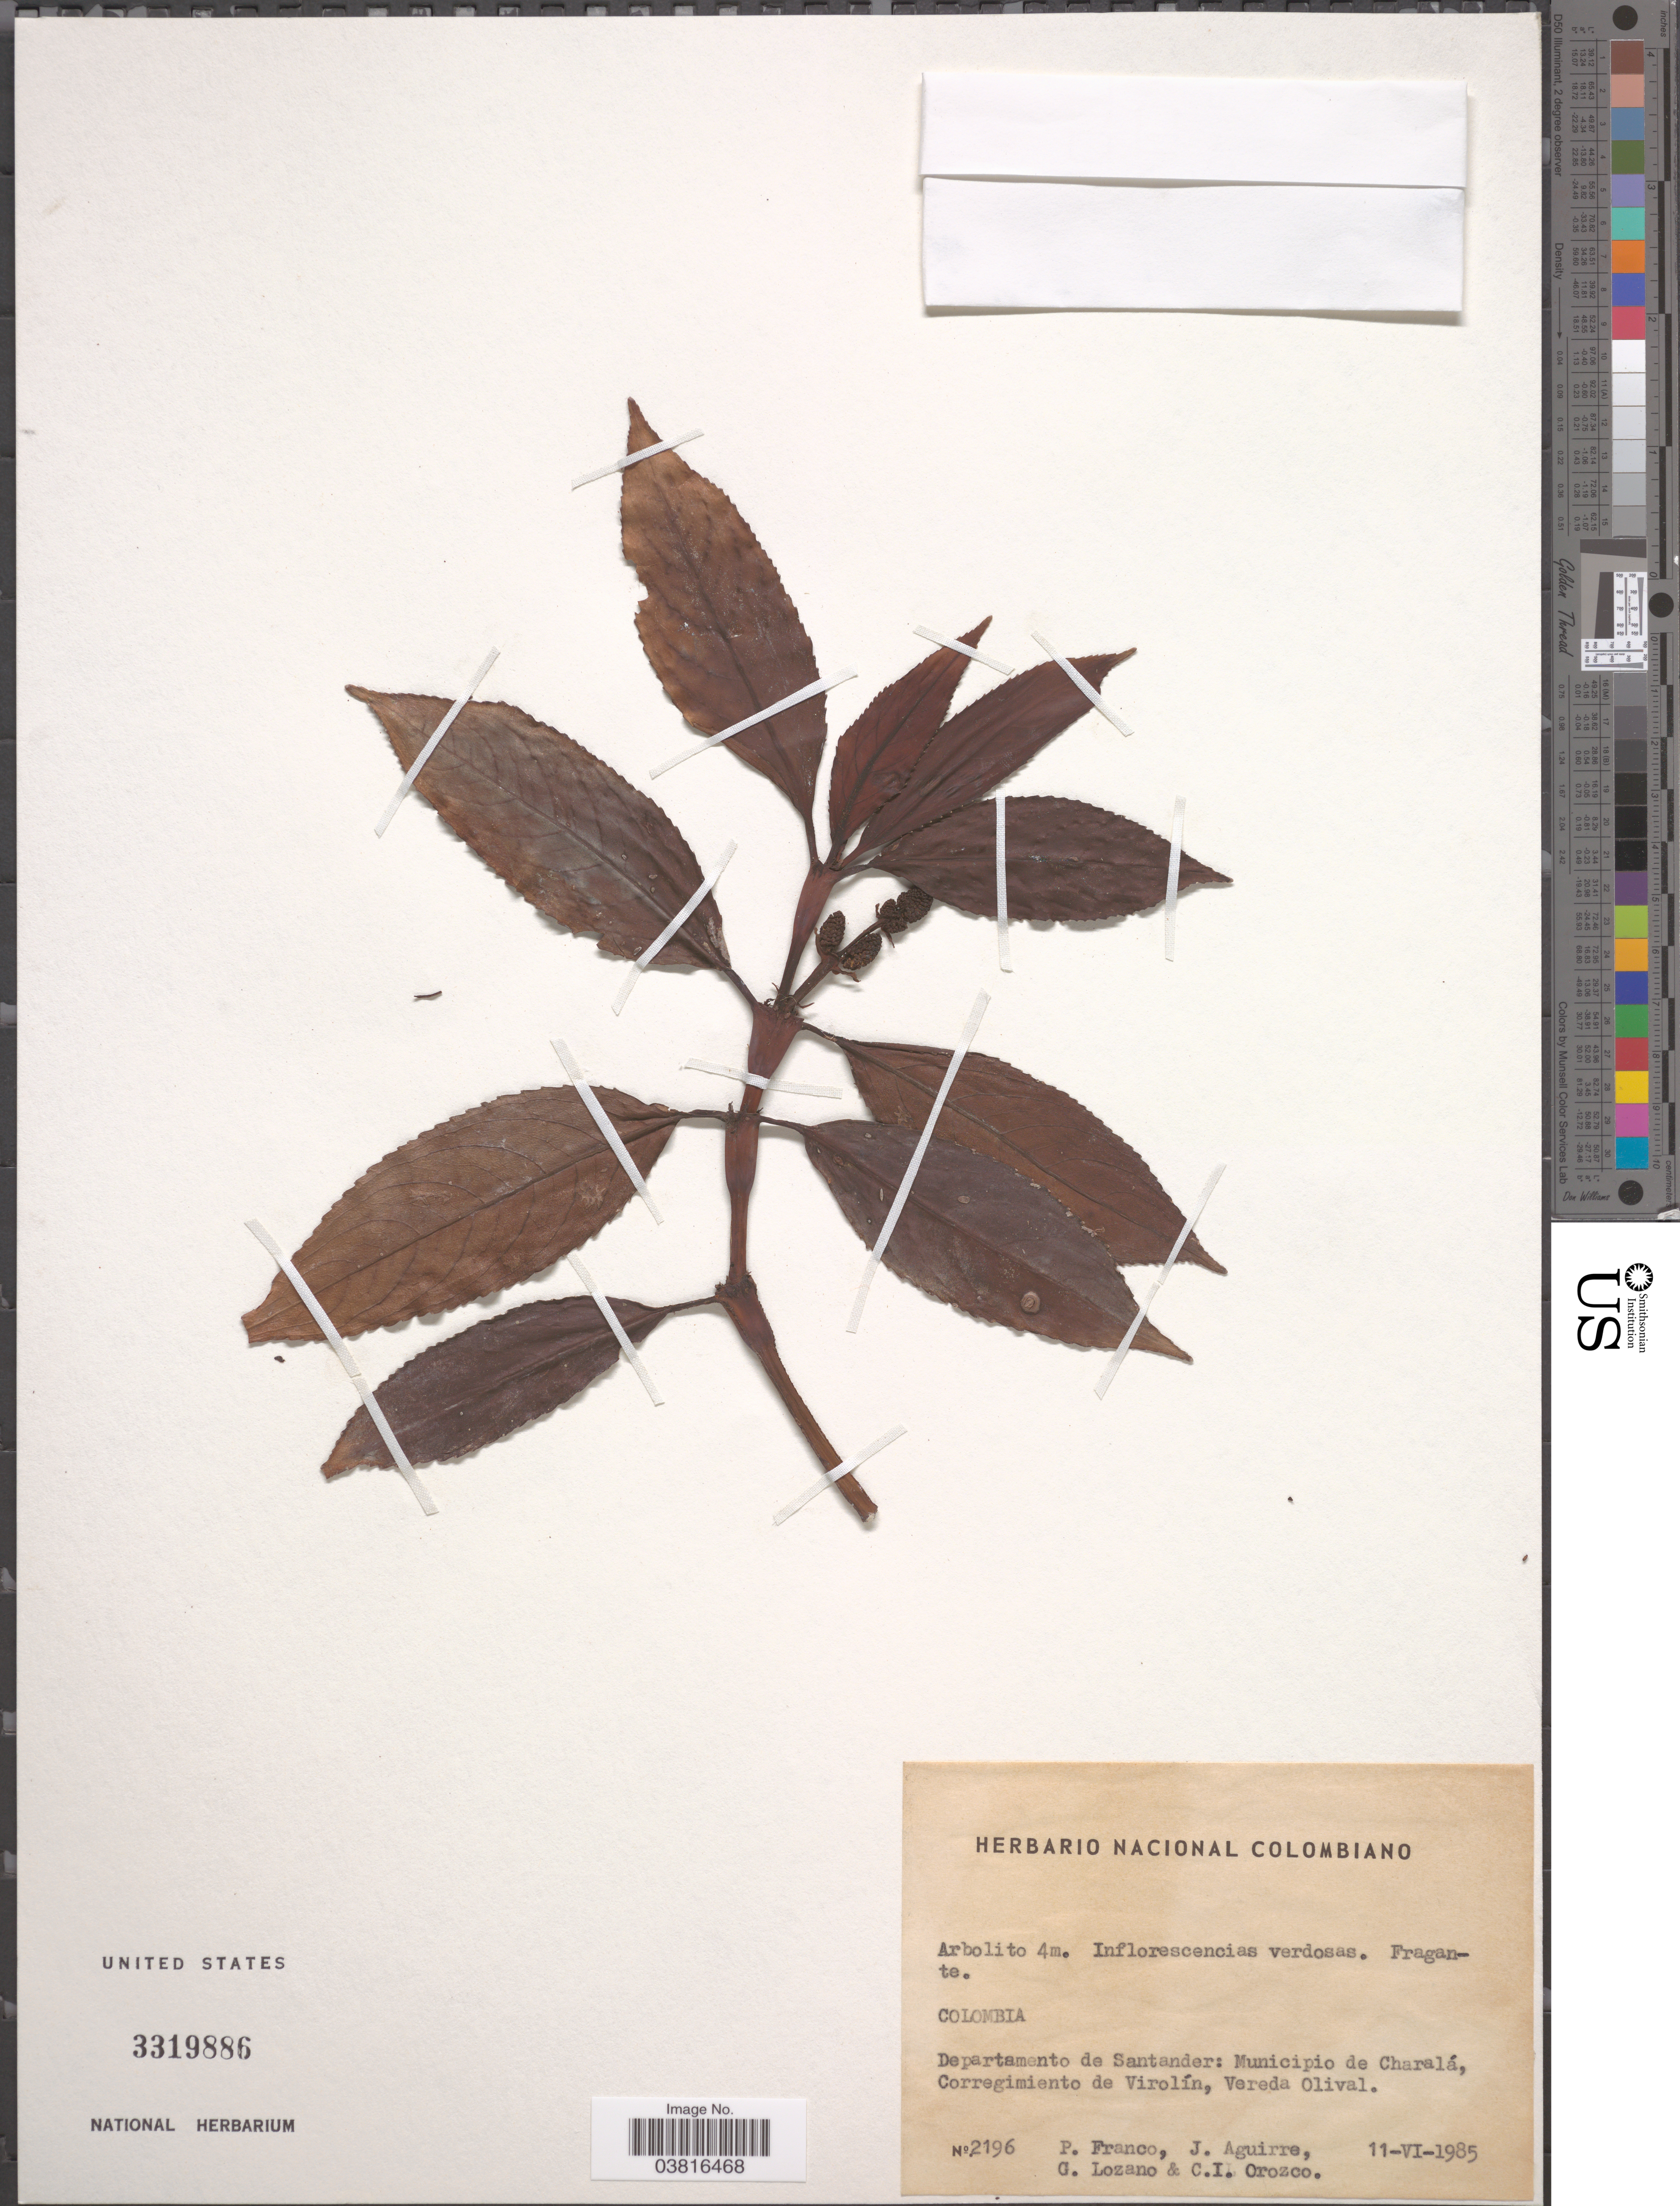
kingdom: Plantae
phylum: Tracheophyta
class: Magnoliopsida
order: Chloranthales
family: Chloranthaceae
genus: Hedyosmum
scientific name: Hedyosmum sp.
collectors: P. Franco, J. Aguirre, G. Lozano-Contreras & C. I. Orozco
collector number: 2196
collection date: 1985-06-11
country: Colombia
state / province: Santander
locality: Departamento de Santander: Municipio de Charalá, Corregimiento de Virolín, Vereda Olival.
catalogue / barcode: US 3319886